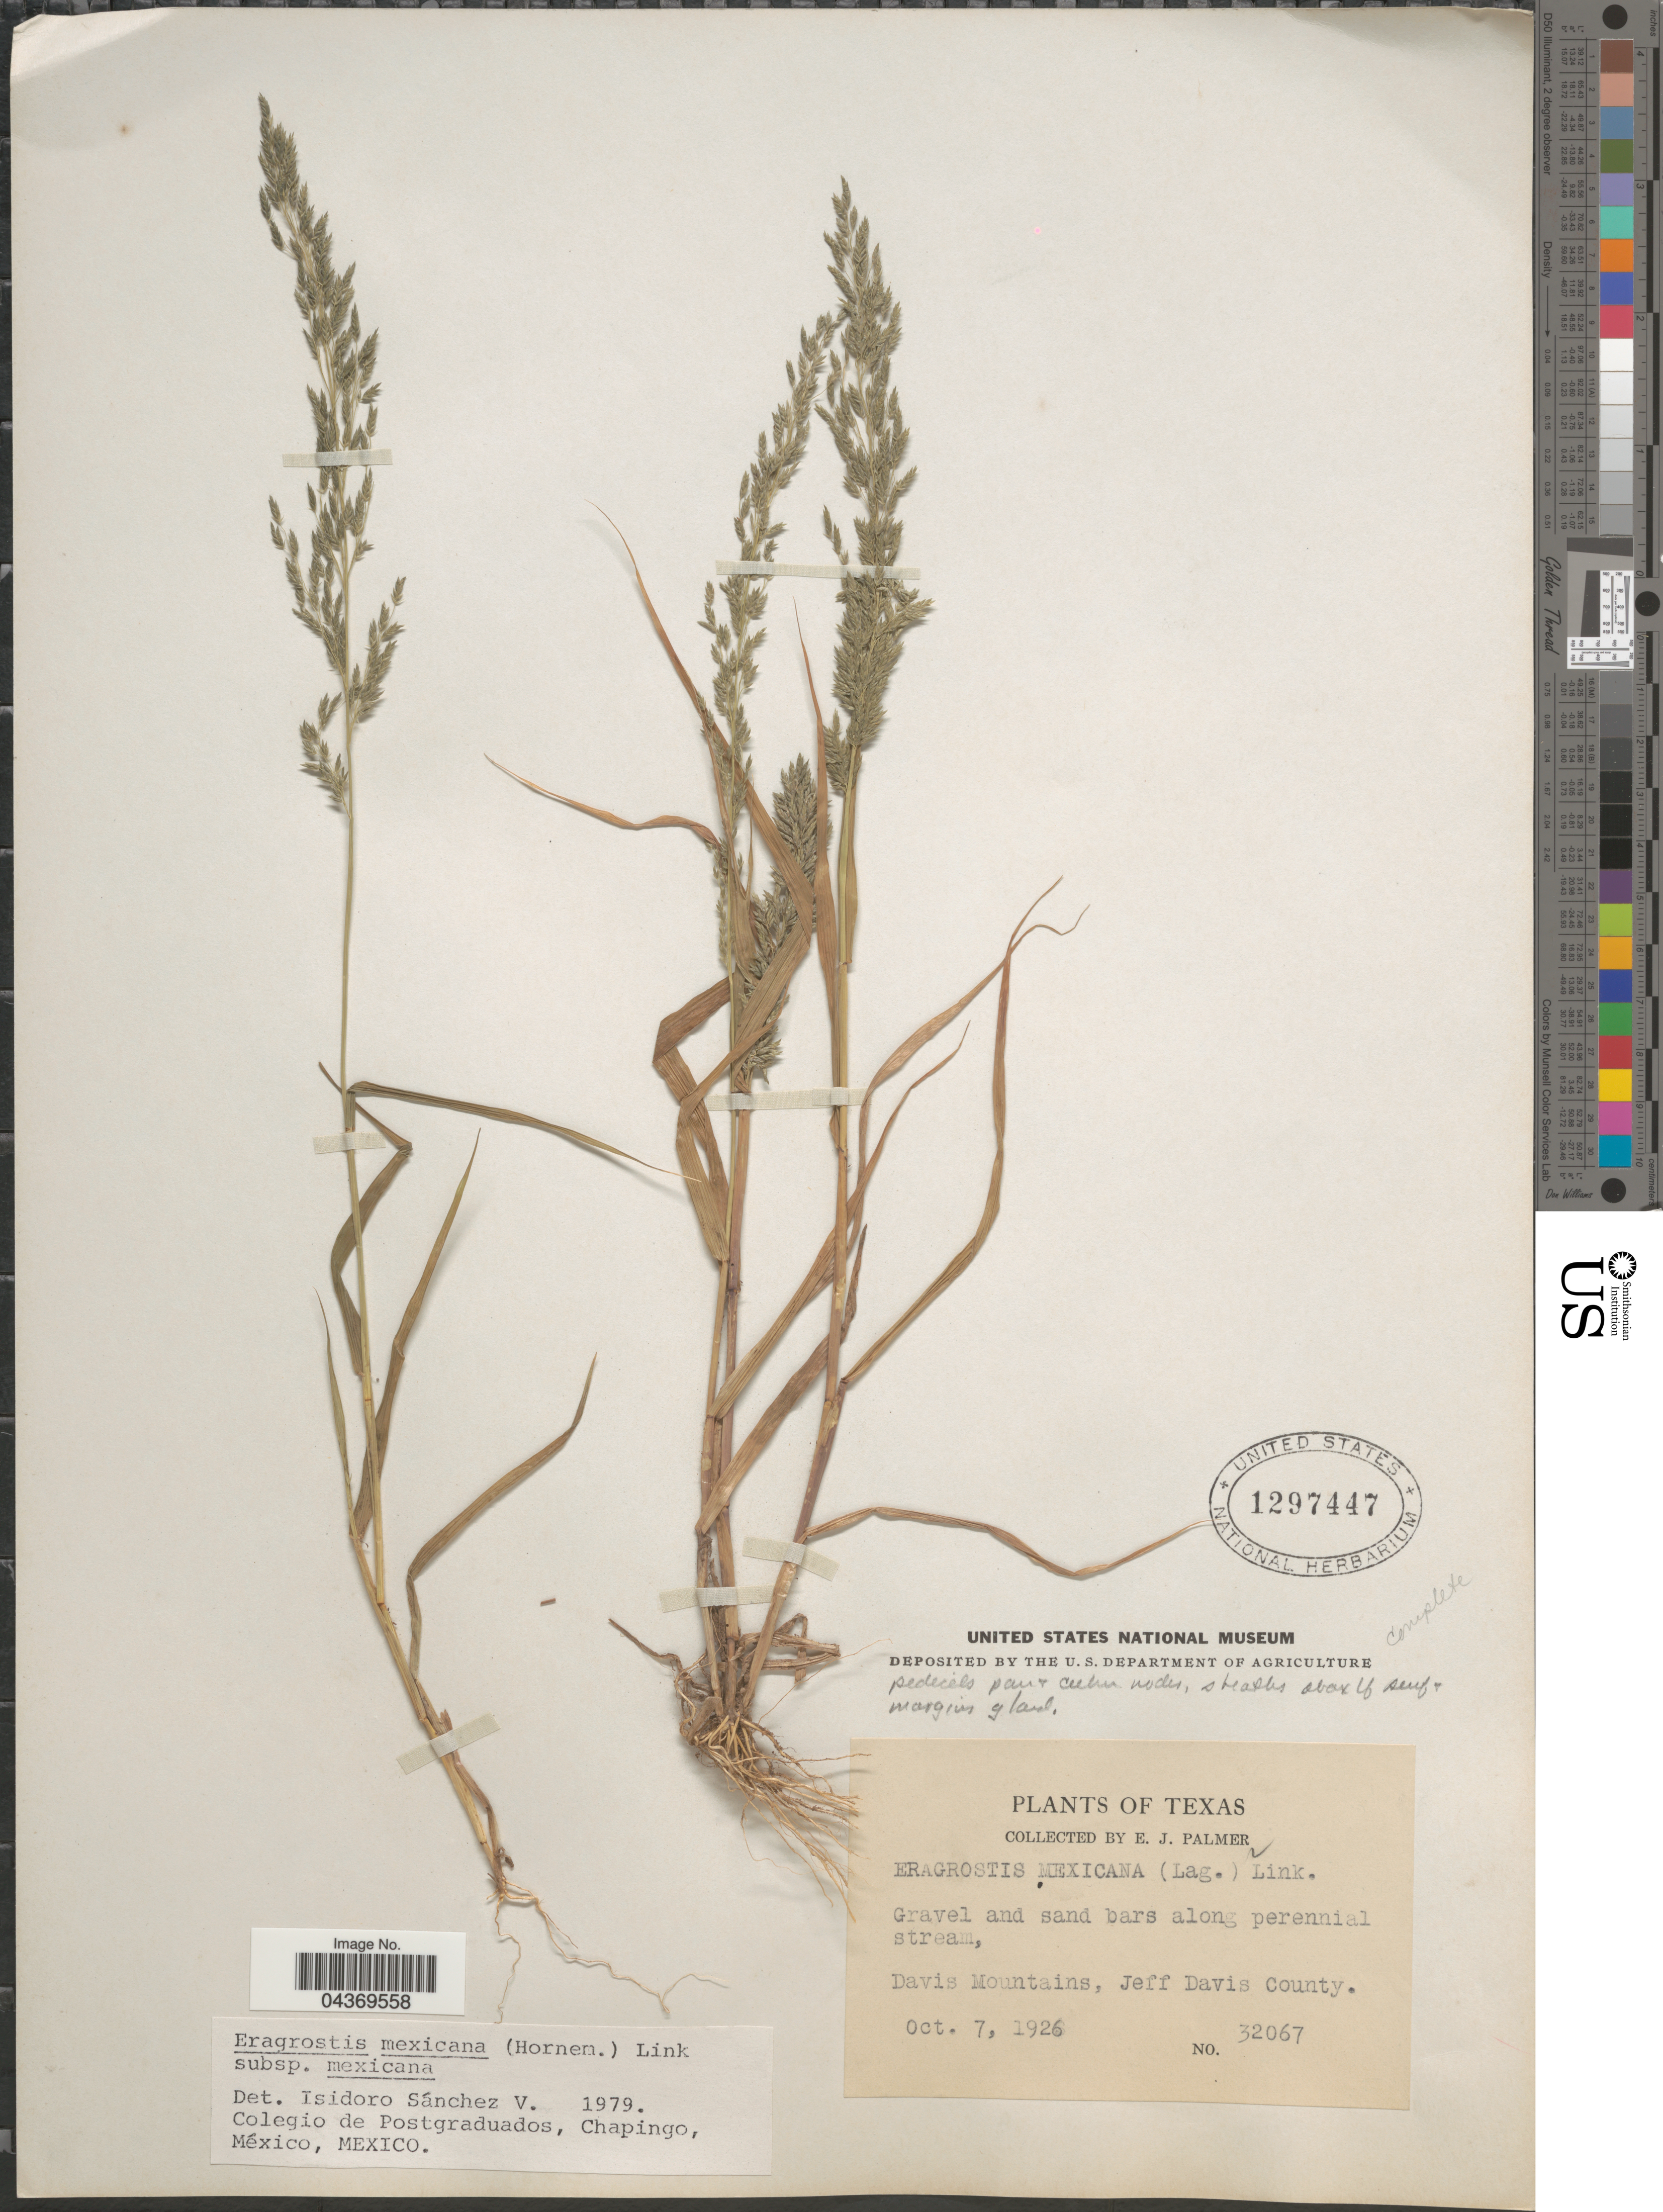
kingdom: Plantae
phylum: Tracheophyta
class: Liliopsida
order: Poales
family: Poaceae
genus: Eragrostis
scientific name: Eragrostis mexicana subsp. mexicana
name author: (Hornem.) Link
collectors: E. J. Palmer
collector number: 32067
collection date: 1926-10-07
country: United States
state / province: Texas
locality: Davis Mountains, Jeff Davis County.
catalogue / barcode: US 1297447